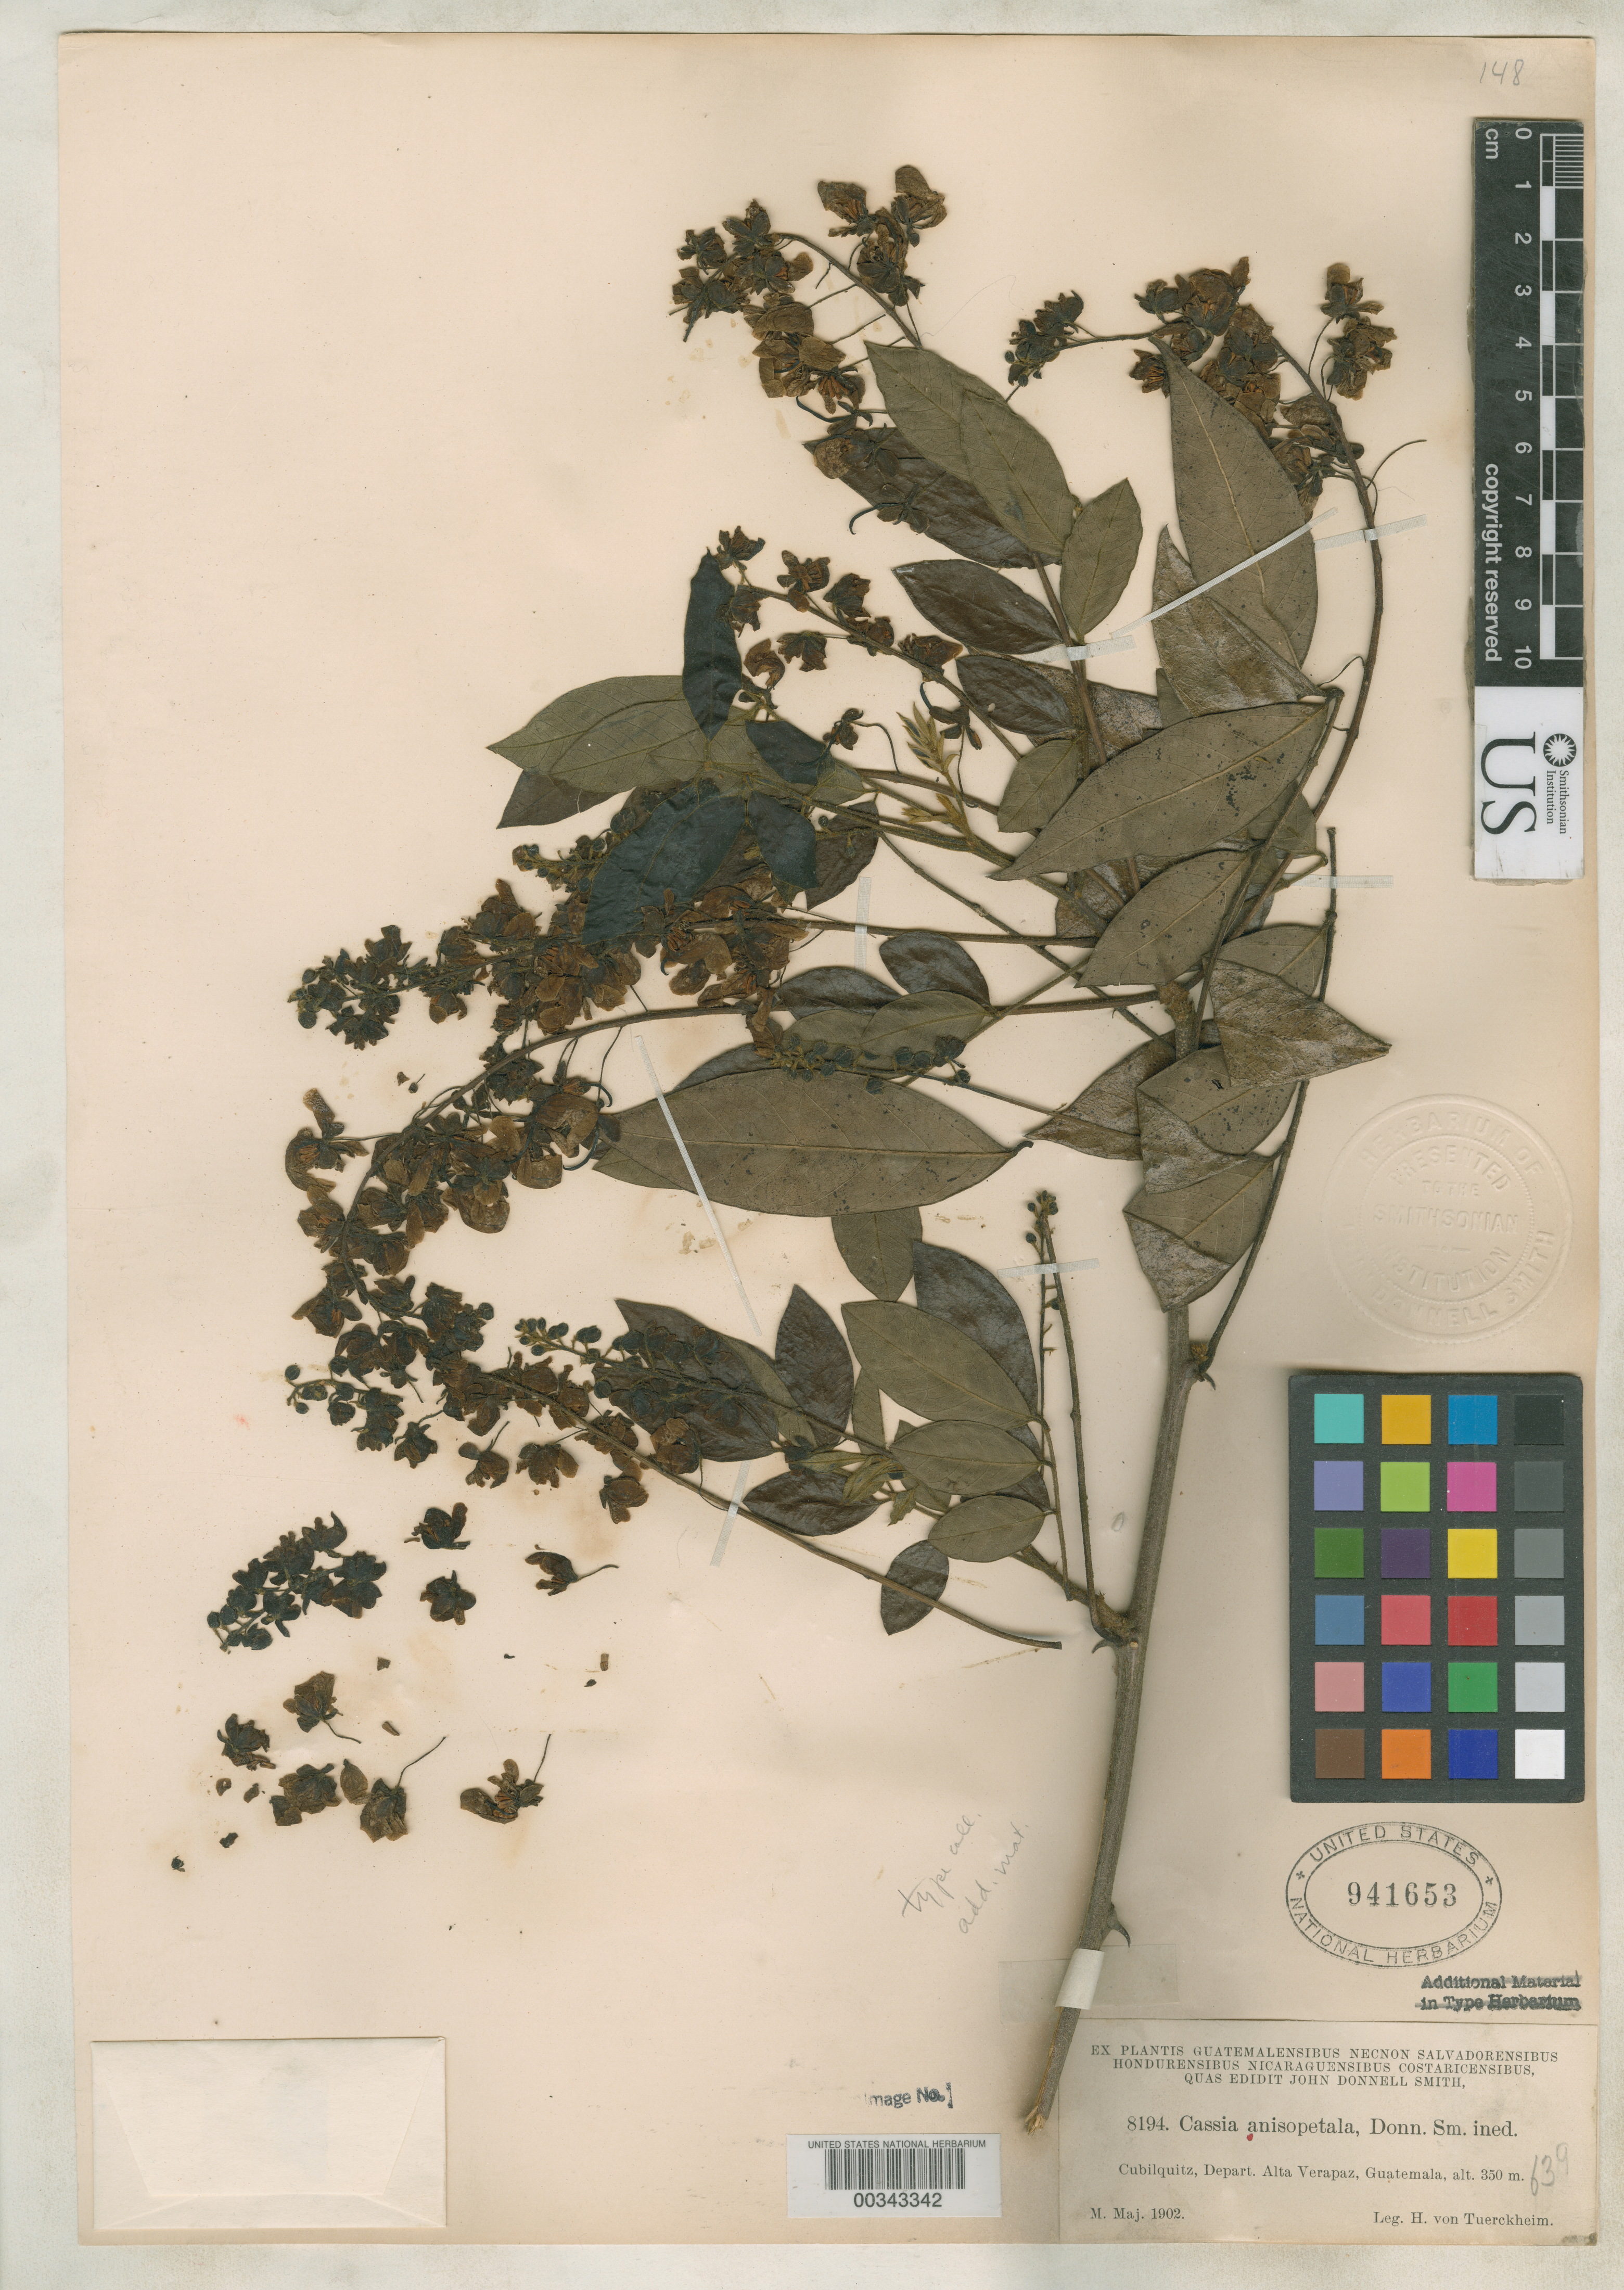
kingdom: Plantae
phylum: Tracheophyta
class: Magnoliopsida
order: Fabales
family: Fabaceae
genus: Cassia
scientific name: Cassia anisopetala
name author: Donn. Sm.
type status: Type Collection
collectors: H. von Türckheim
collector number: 8194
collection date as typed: Mar 1902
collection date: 1902-03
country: Guatemala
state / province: Alta Verapaz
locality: Cubilquitz.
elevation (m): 350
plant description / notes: One of four sheets (syntypes? USNH 941650, 941651, 941652, 941653) received ex John Donnell Smith herbarium.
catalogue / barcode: US 941653